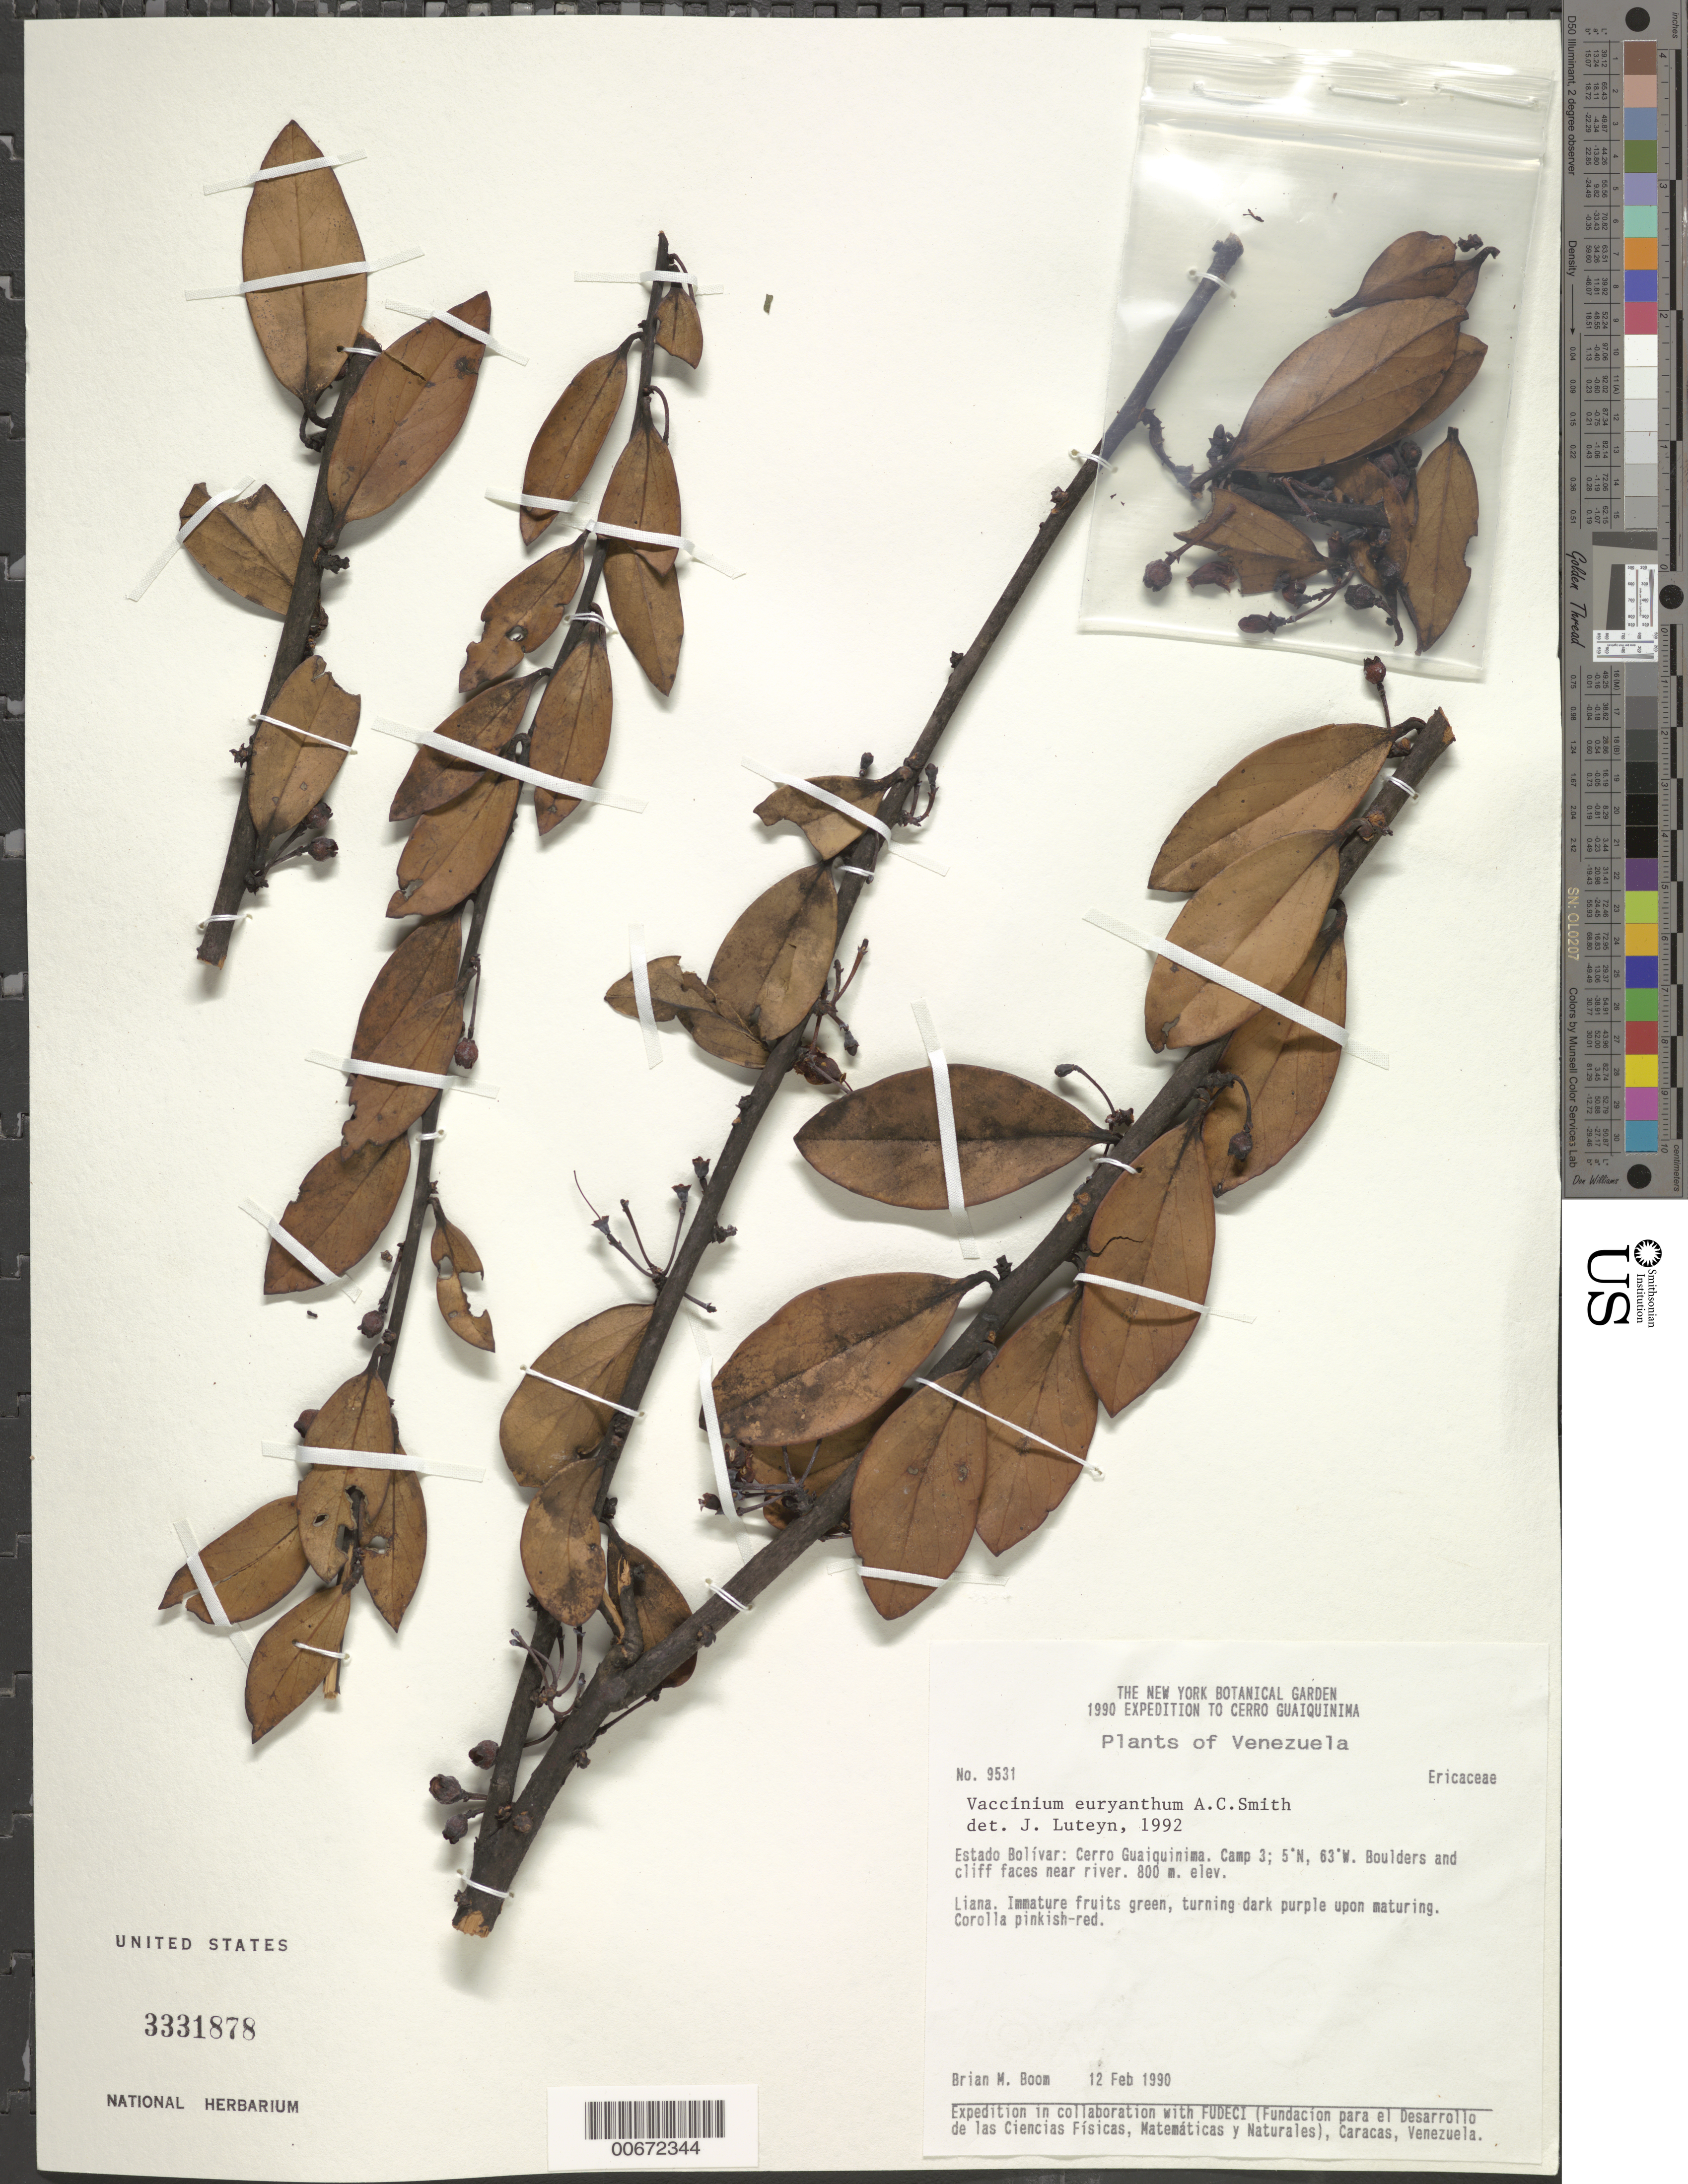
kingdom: Plantae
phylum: Tracheophyta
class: Magnoliopsida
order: Ericales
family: Ericaceae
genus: Vaccinium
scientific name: Vaccinium euryanthum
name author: A.C. Sm.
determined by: Luteyn, J. L.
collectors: B. M. Boom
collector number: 9531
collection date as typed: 12-Feb-90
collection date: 1990-02-12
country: Venezuela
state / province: Bolívar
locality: Cerro Guaiquinima, Camp 3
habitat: Boulders & cliff faces near river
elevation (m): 800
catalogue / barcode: US 3331878